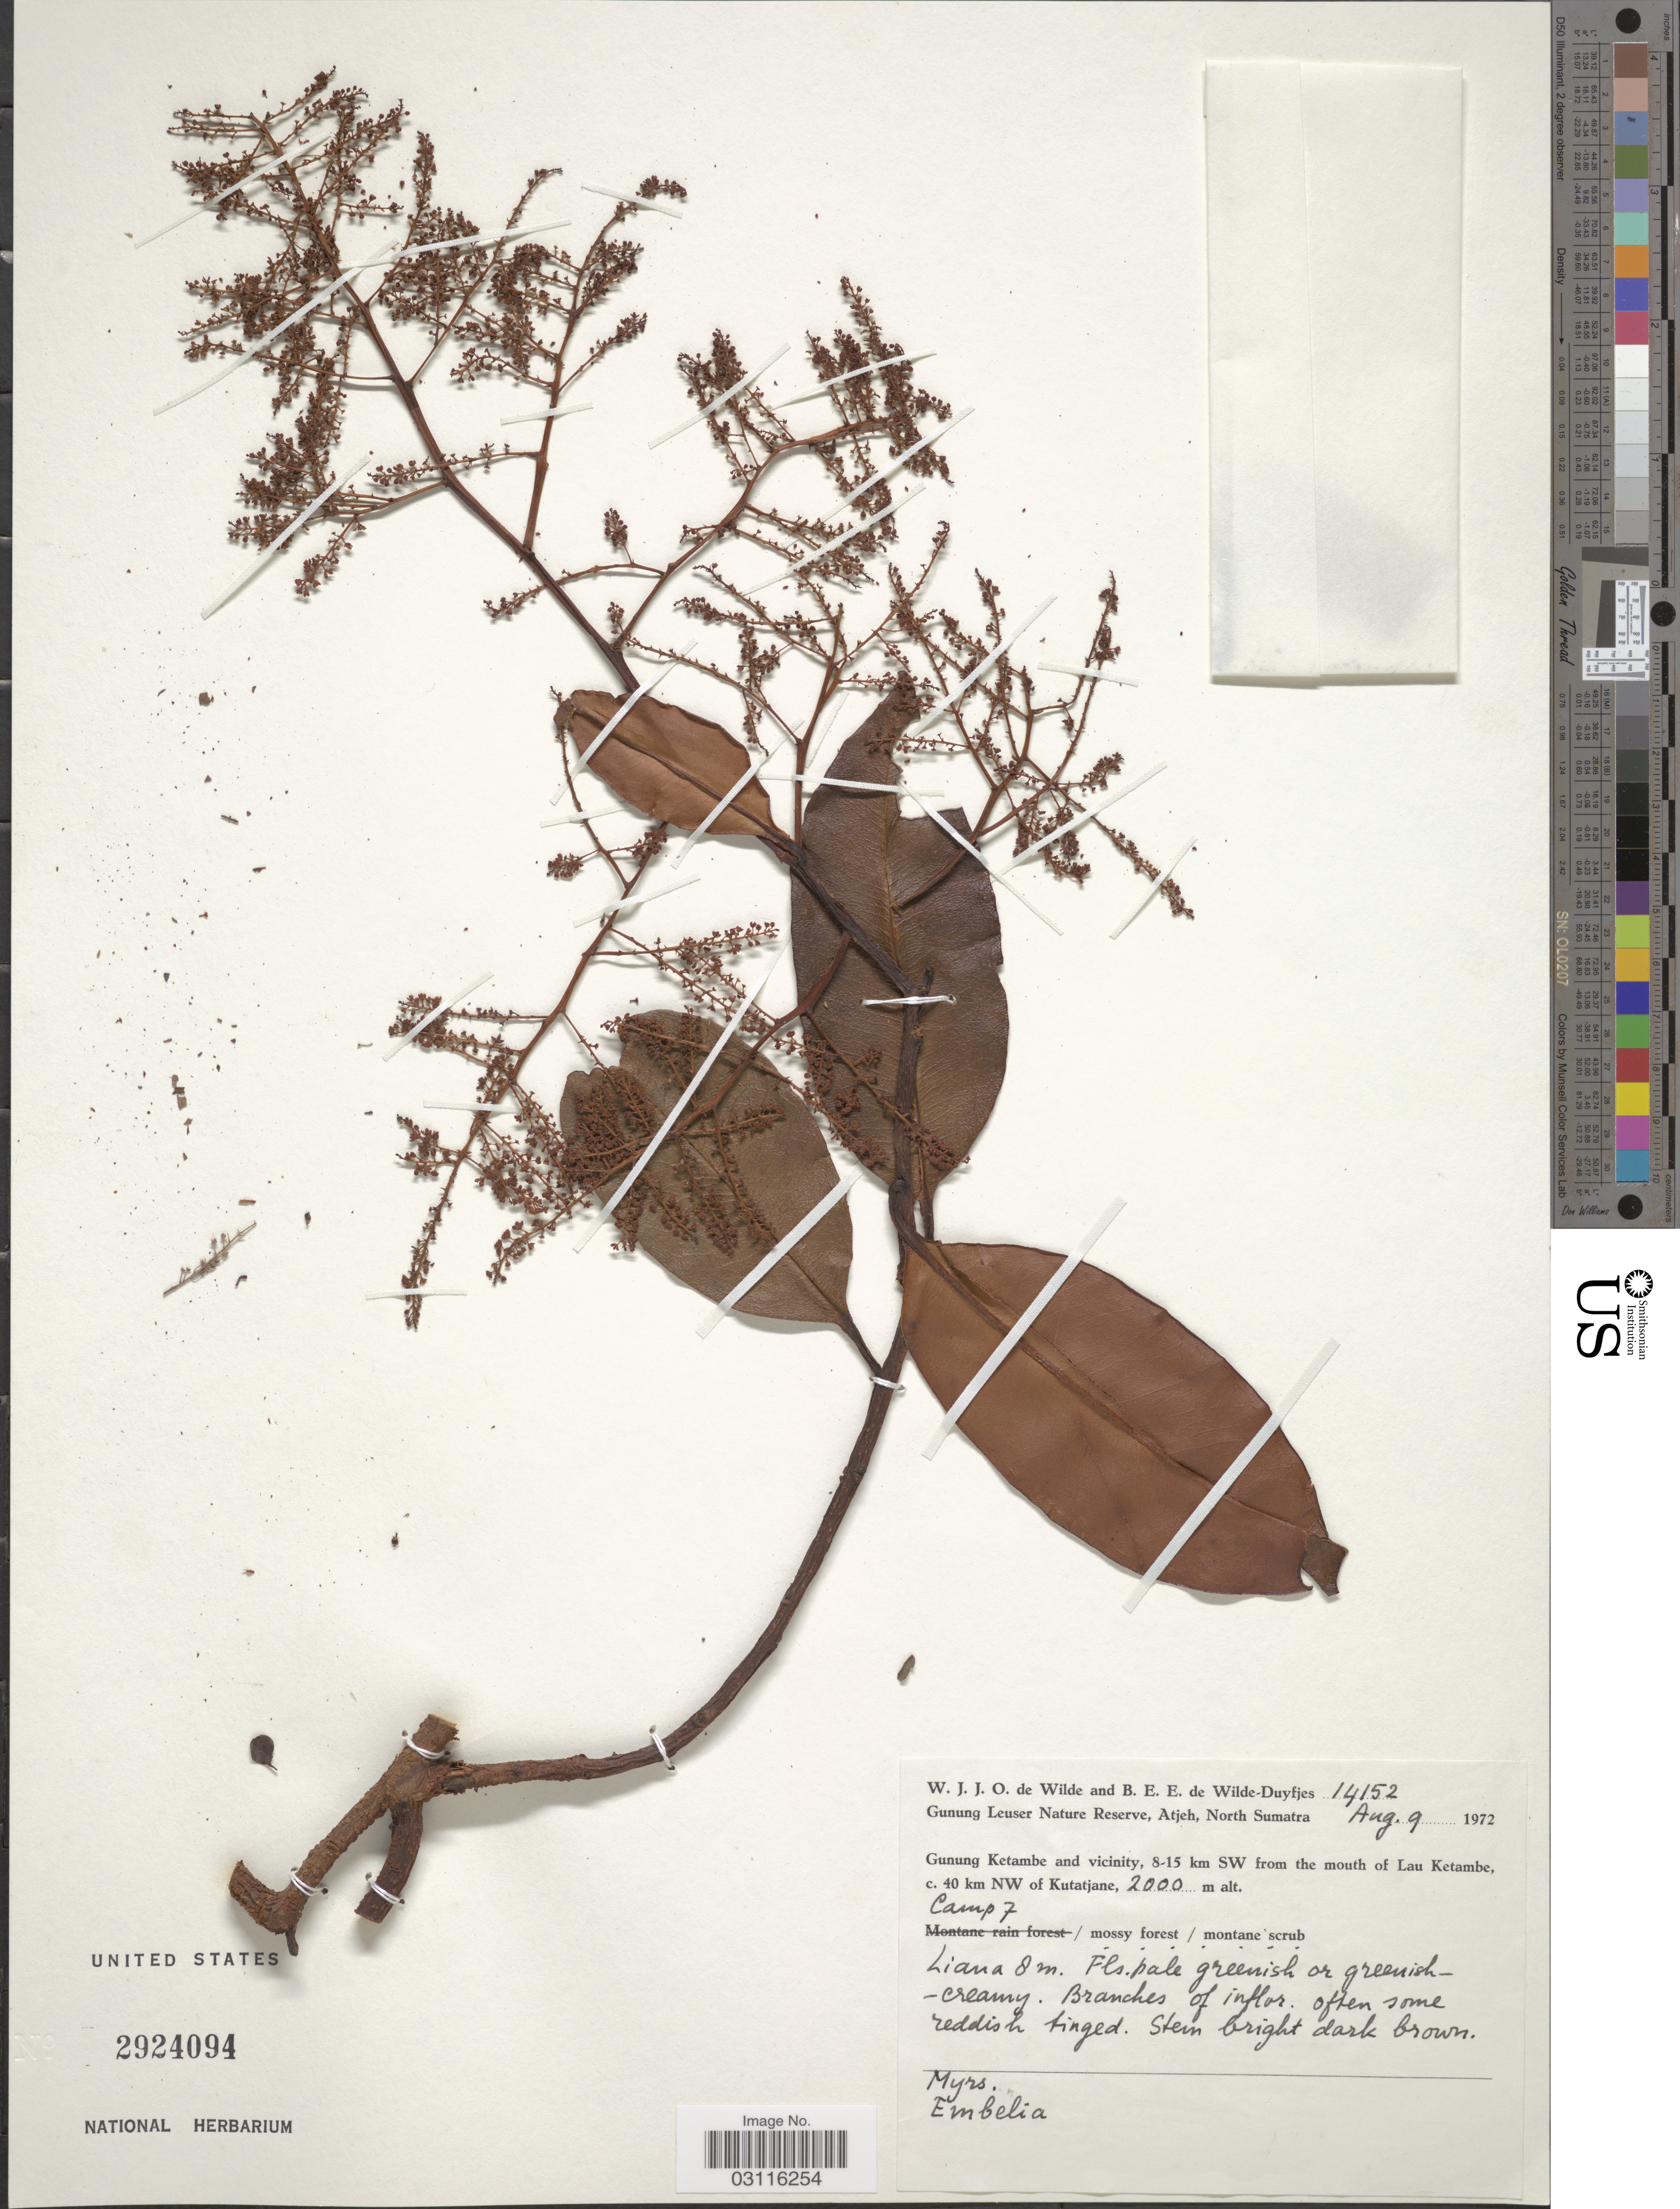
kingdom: Plantae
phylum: Tracheophyta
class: Magnoliopsida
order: Ericales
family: Primulaceae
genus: Embelia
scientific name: Embelia sp.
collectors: W. J. de Wilde & B. E. de Wilde-Duyfjes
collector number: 14152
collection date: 1972-08-09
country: Indonesia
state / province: Sumatra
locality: Gunung Leuser Nature Reserve, Atjeh, North Sumatra. Gunung Ketambe and vicinity, 8-15 km SW from the mouth of Lau Ketambe, c. 40 km NW of Kutatjane. Camp 7.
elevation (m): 2000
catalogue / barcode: US 2924094